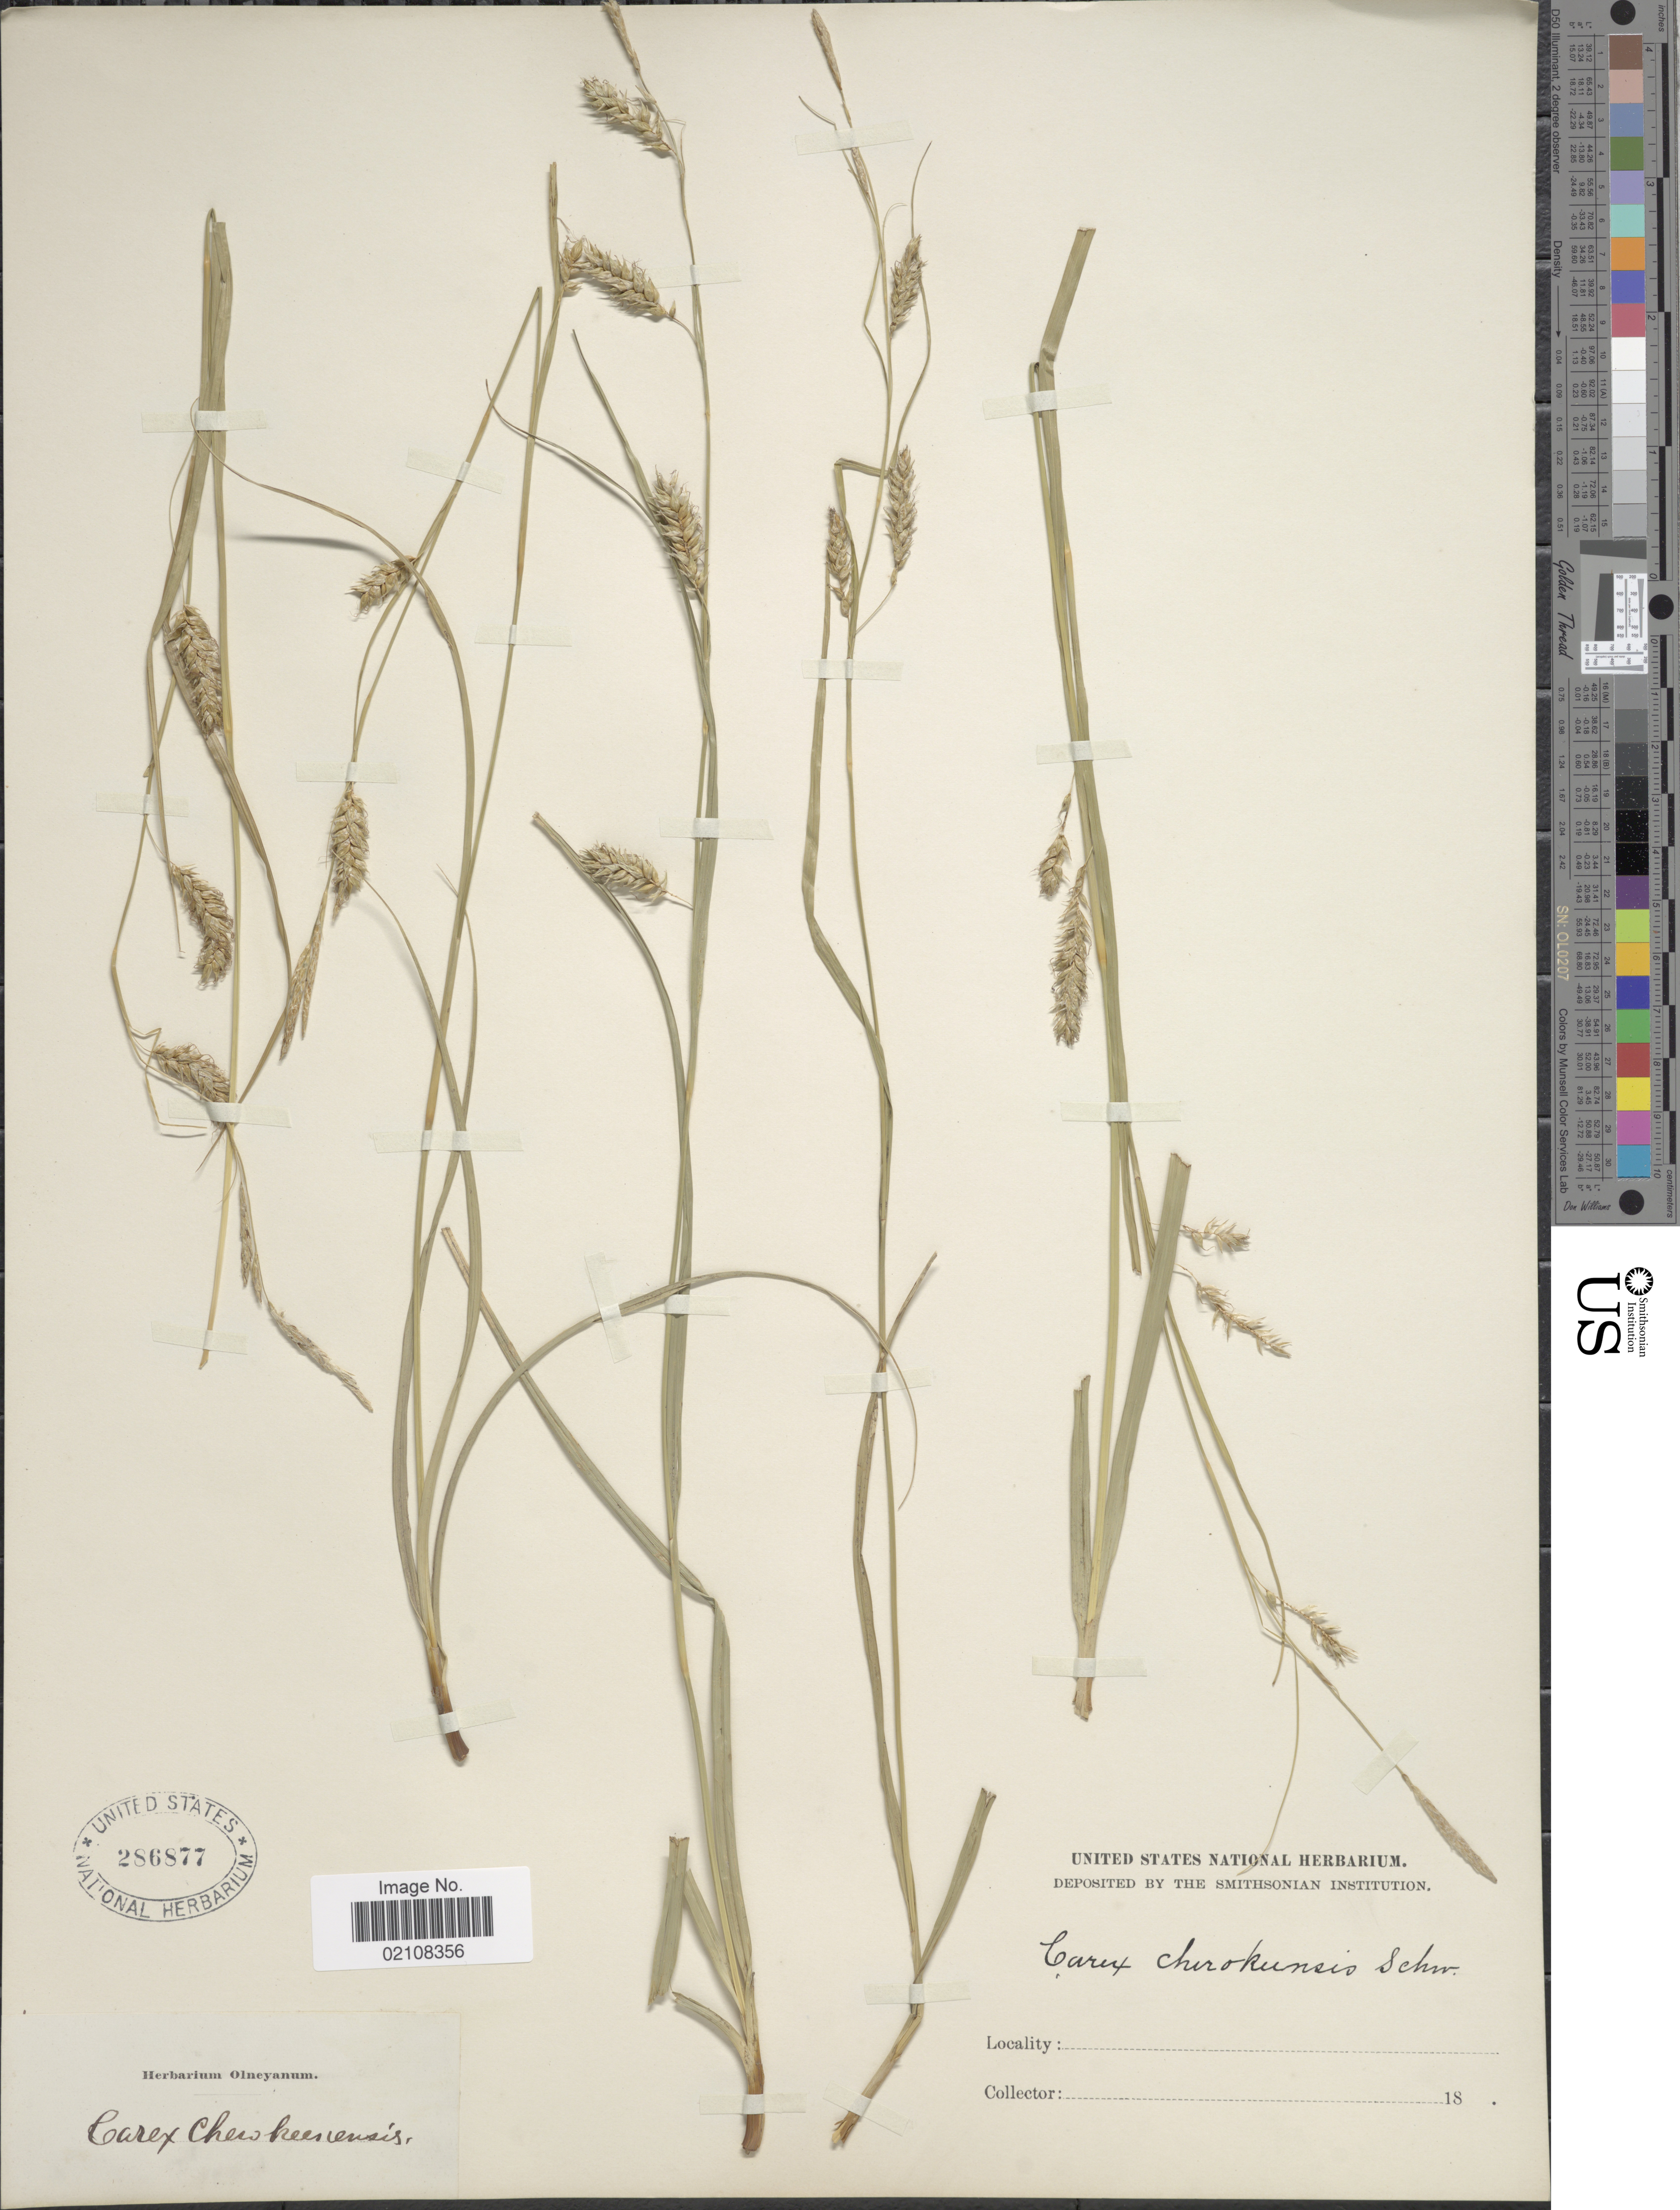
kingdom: Plantae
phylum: Tracheophyta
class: Liliopsida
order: Poales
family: Cyperaceae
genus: Carex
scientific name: Carex cherokeensis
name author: Schwein.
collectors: ex herb. Olneyanum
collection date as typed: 18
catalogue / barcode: US 286877